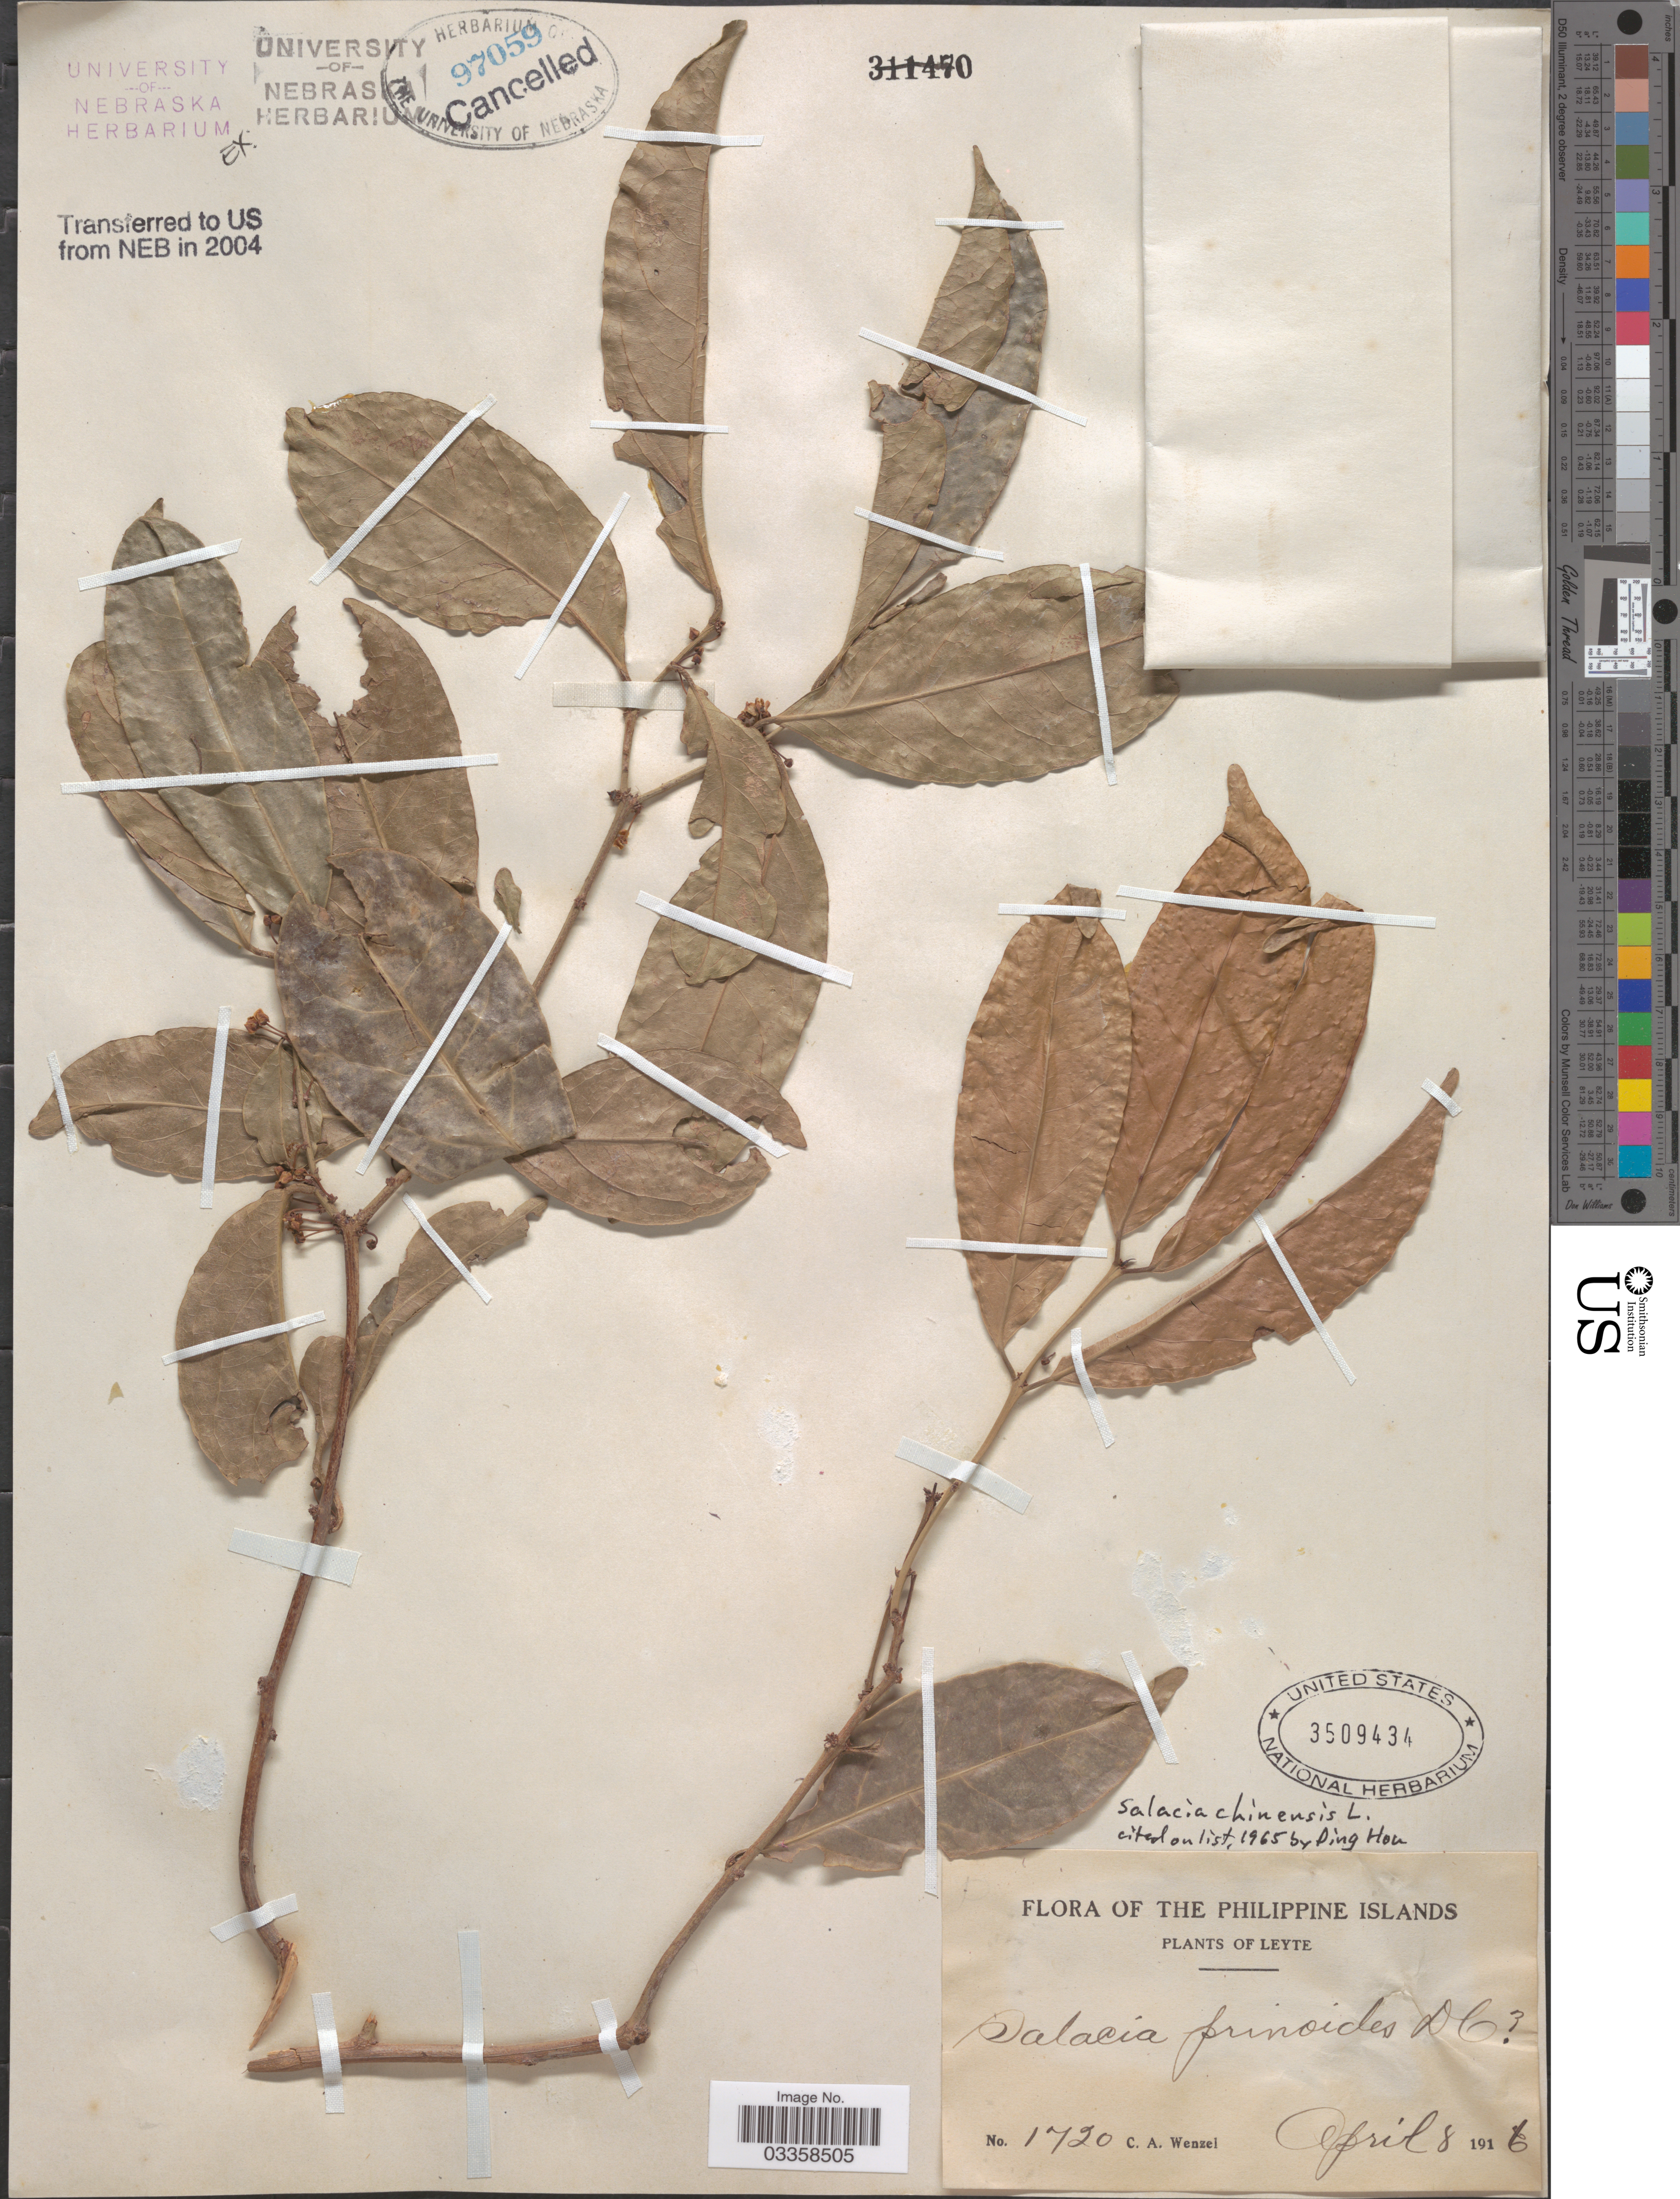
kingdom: Plantae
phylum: Tracheophyta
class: Magnoliopsida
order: Celastrales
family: Celastraceae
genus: Salacia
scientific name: Salacia chinensis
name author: L.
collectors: C. Wenzel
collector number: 1720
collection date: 1916-04-08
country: Philippines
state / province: Eastern Visayas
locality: The Philippine Islands. Leyte.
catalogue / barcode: US 3509434